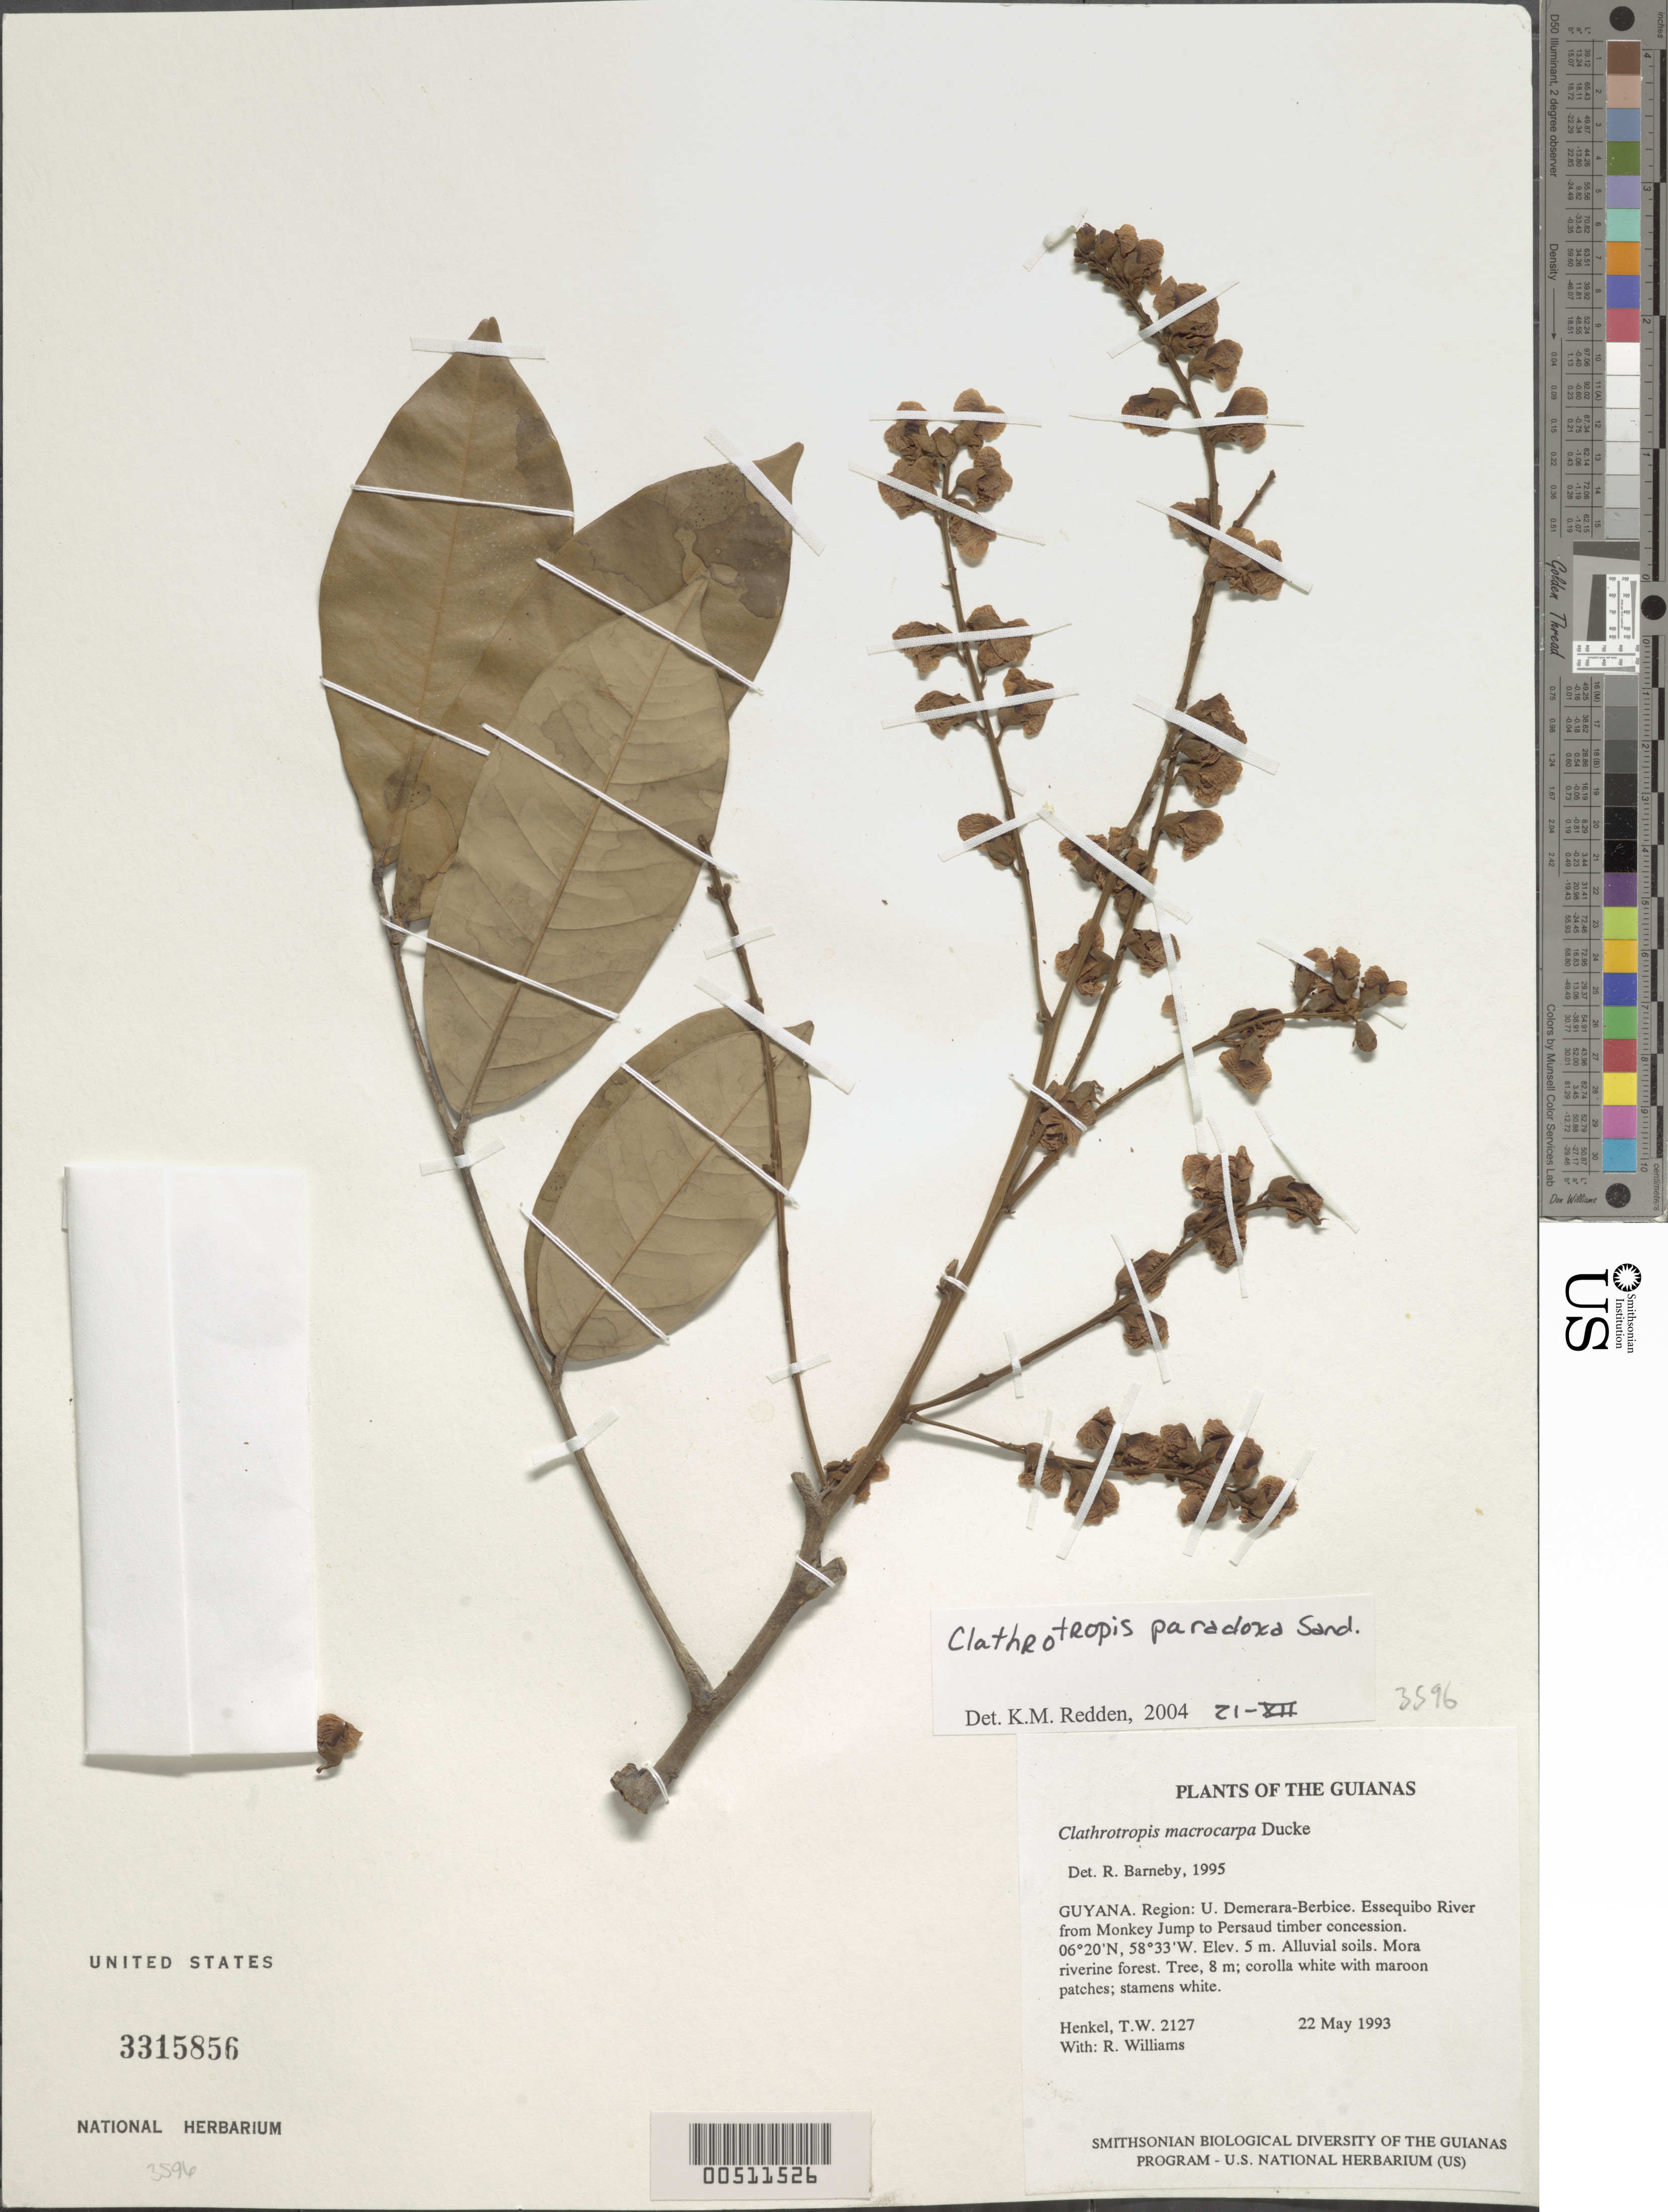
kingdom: Plantae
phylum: Tracheophyta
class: Magnoliopsida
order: Fabales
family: Fabaceae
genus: Clathrotropis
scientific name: Clathrotropis paradoxa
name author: Sandwith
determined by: Redden, K. M.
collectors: T. Henkel & R. Williams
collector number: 2127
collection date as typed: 22 May 1993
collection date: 1993-05-22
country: Guyana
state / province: U. Demerara-Berbice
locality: Essequibo River from Monkey Jump to Persaud timber concession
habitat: Alluvial soils. Mora riverine forest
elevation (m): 5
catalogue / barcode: US 3315856